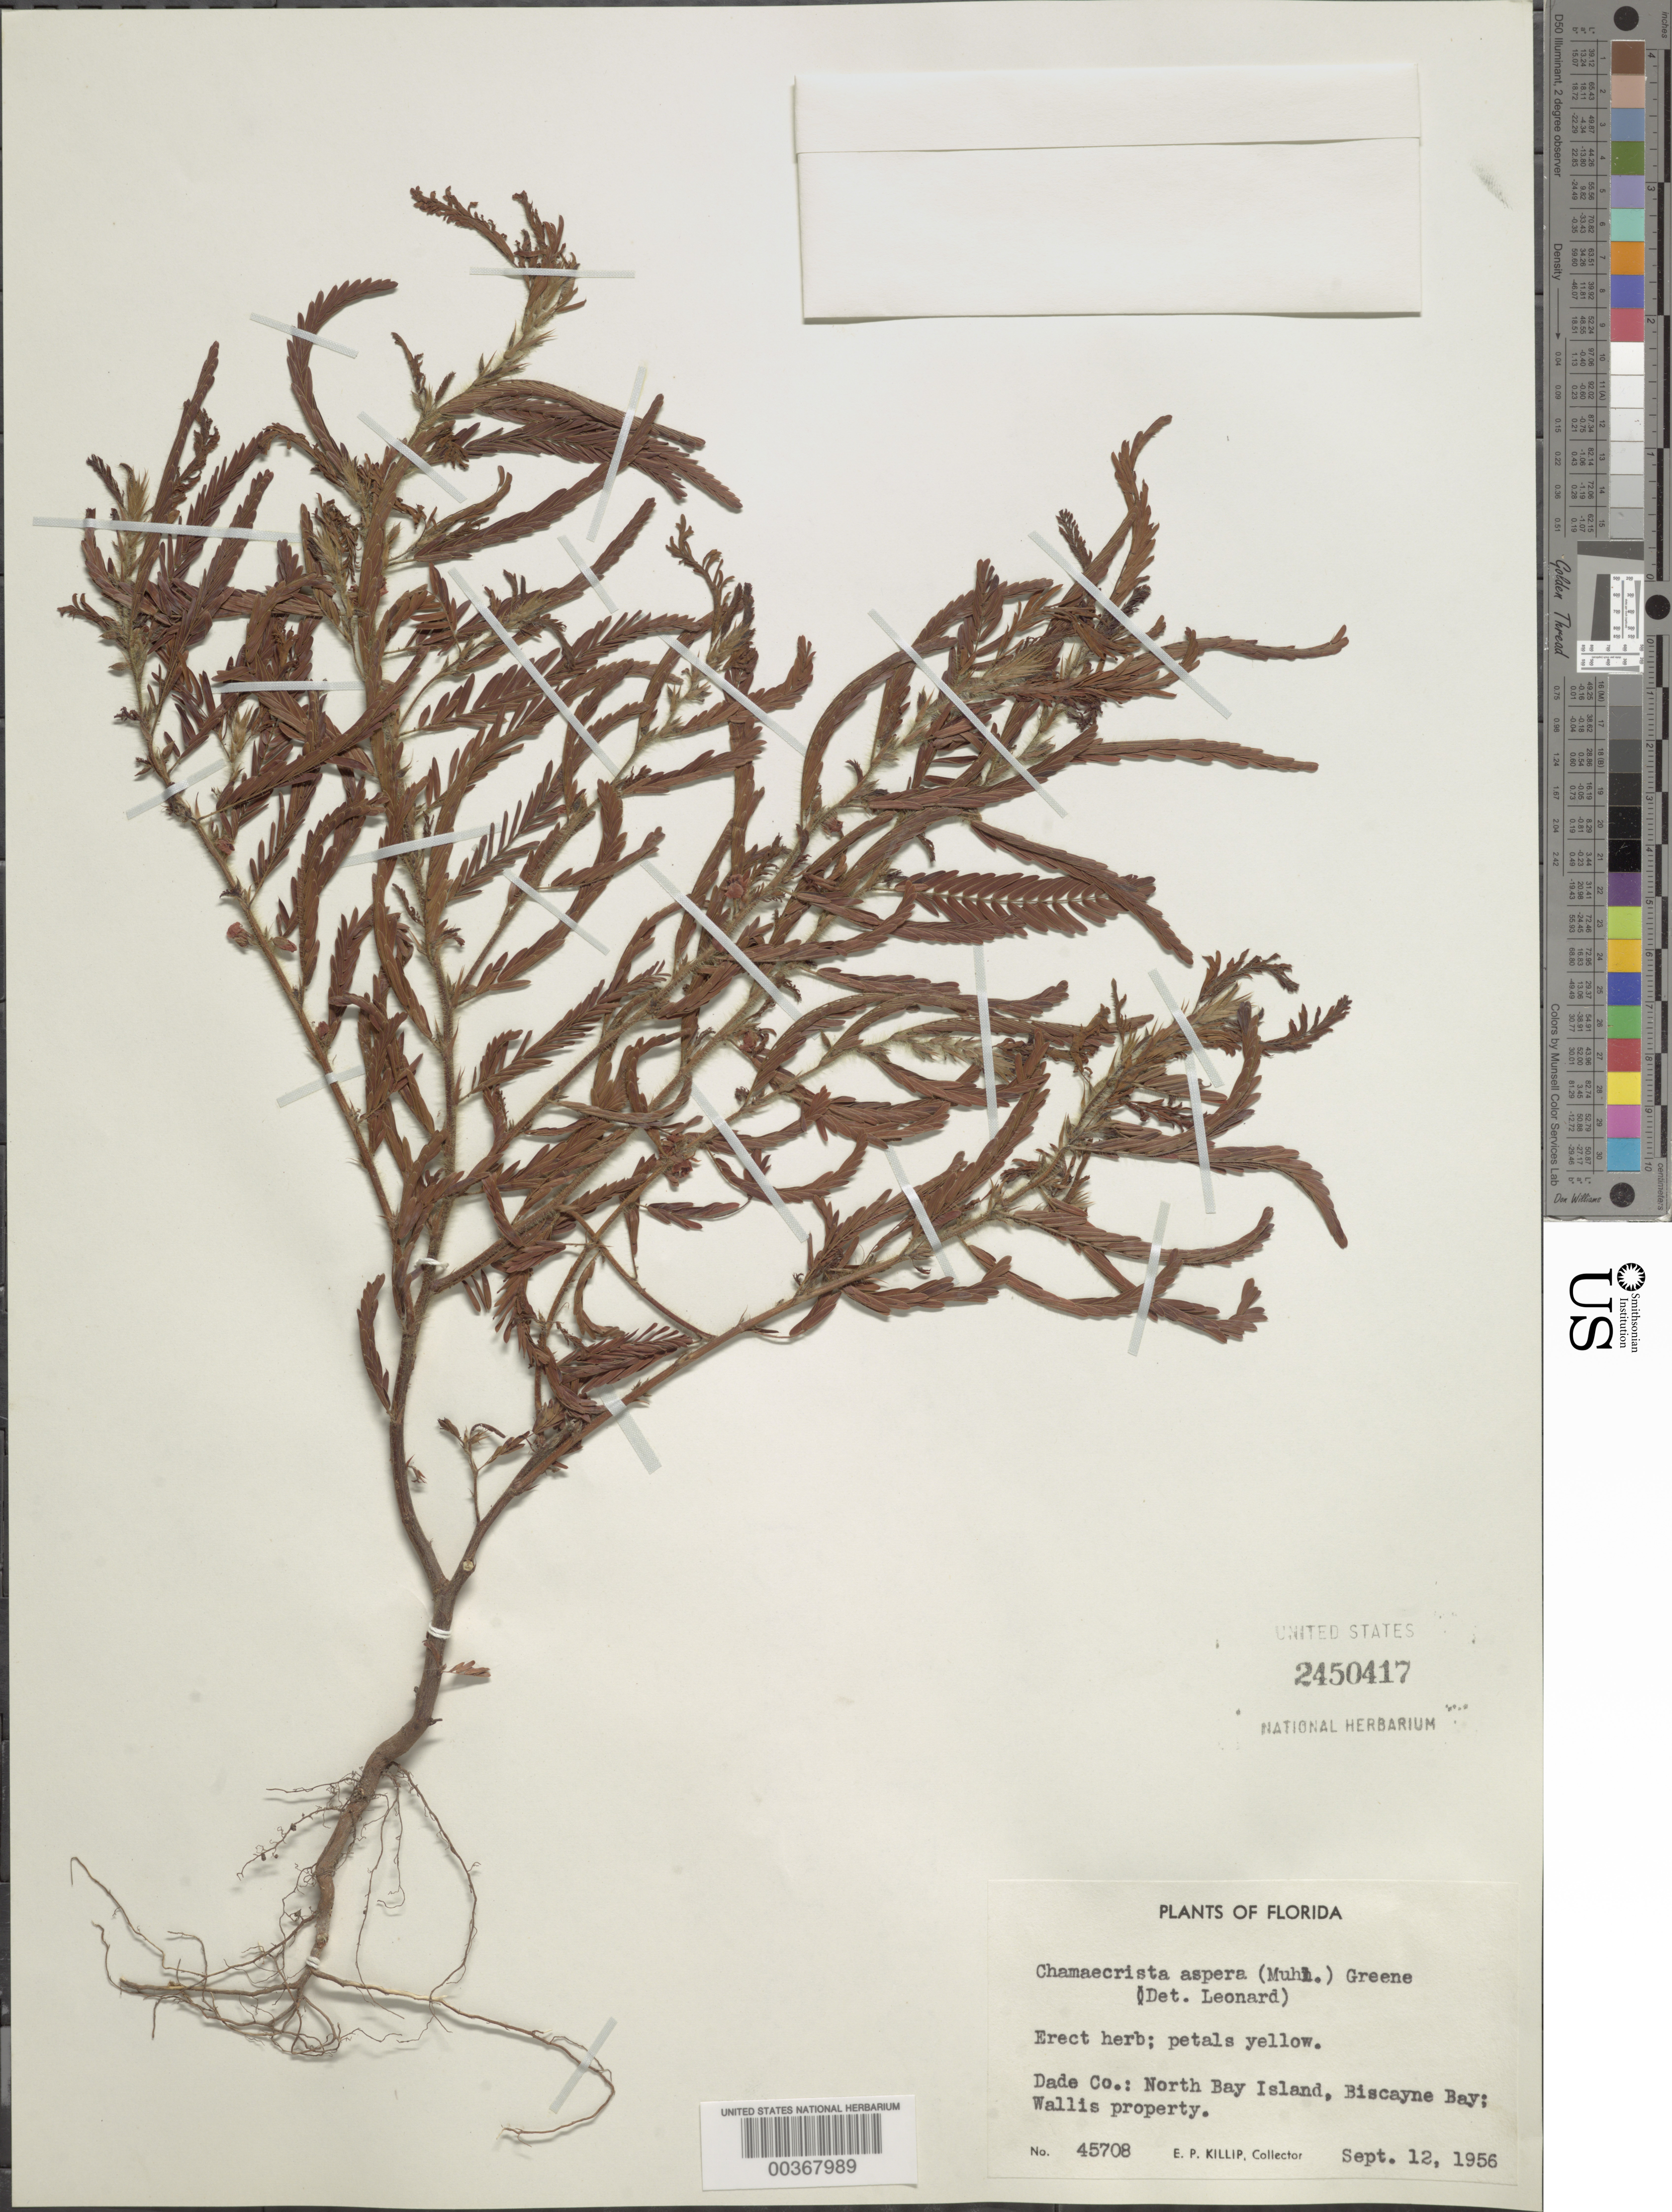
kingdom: Plantae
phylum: Tracheophyta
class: Magnoliopsida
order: Fabales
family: Fabaceae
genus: Chamaecrista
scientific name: Chamaecrista nictitans var. aspera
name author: (Muhl. ex Elliot) H.S. Irwin & Barneby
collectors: E. P. Killip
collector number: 45708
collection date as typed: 12 Sep 1956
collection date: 1956-09-12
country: United States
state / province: Florida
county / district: Dade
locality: North bay island, biscayne bay; wallis property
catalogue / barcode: US 2450417